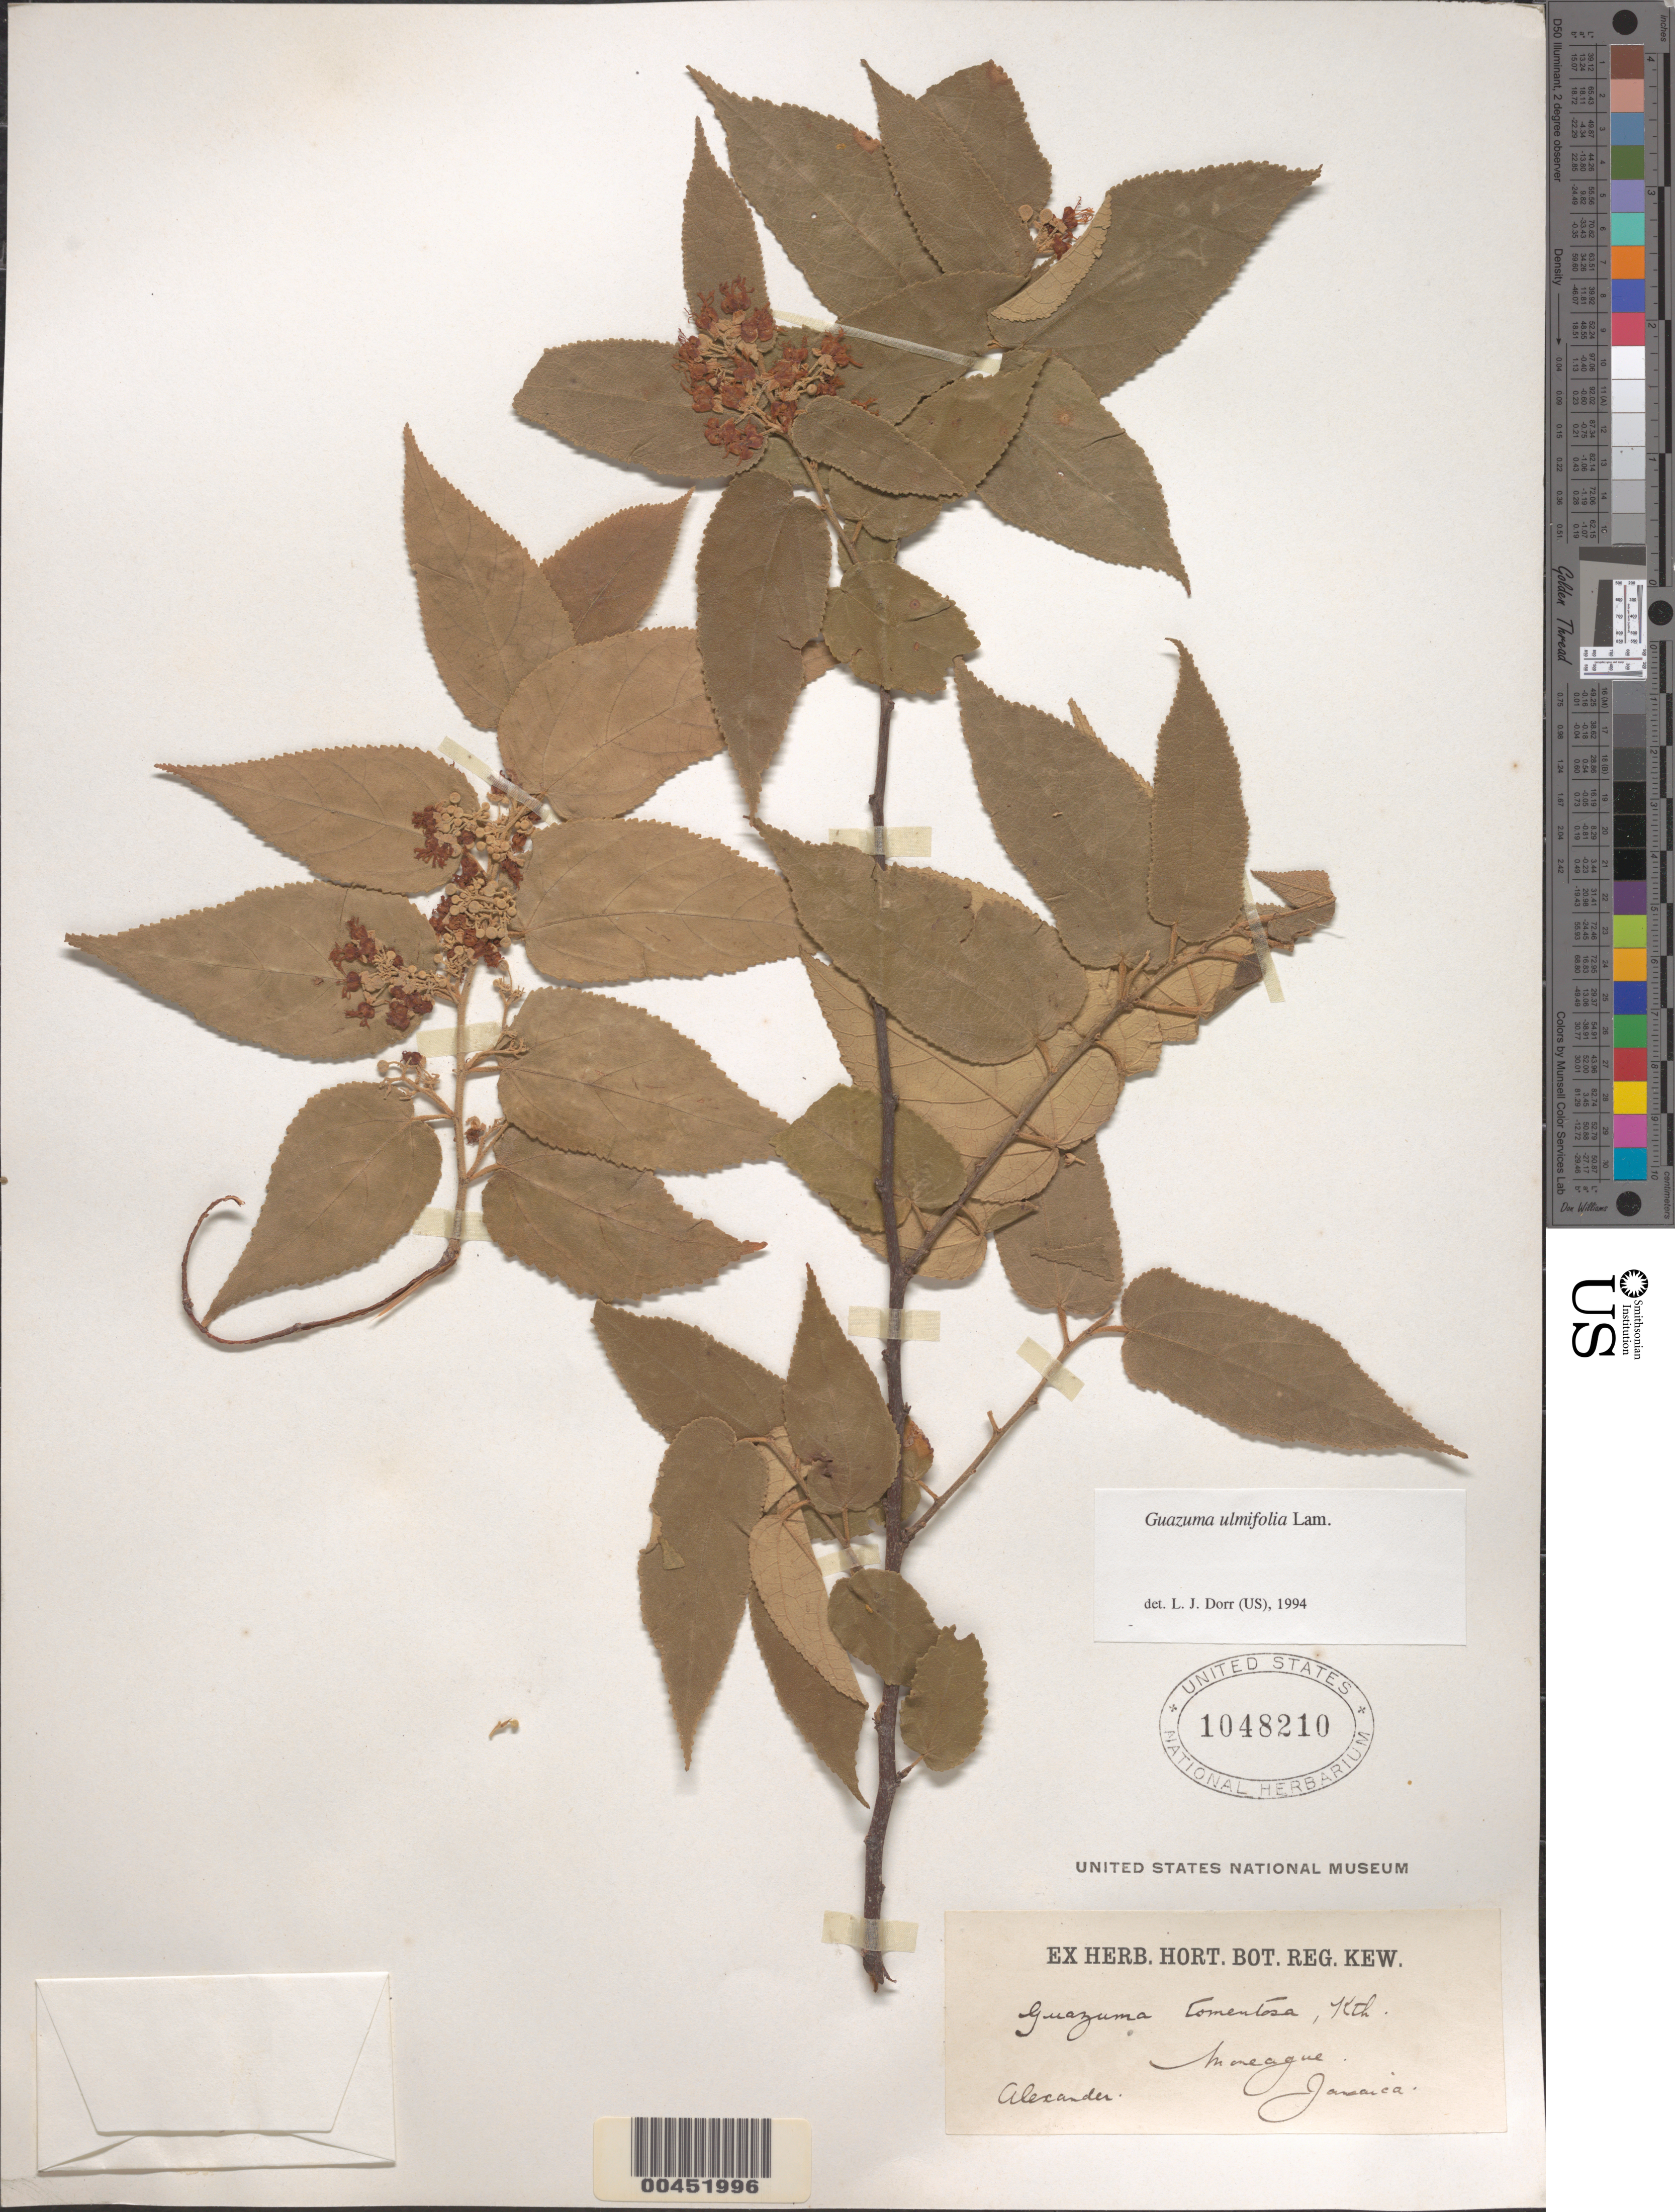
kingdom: Plantae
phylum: Tracheophyta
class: Magnoliopsida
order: Malvales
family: Malvaceae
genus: Guazuma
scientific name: Guazuma ulmifolia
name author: Lam.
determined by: Dorr, L. J., (BOT), Smithsonian Institution - National Museum of Natural History (UNITED STATES)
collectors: Alexander, --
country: Jamaica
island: Greater Antilles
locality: Moneague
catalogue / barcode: US 1048210